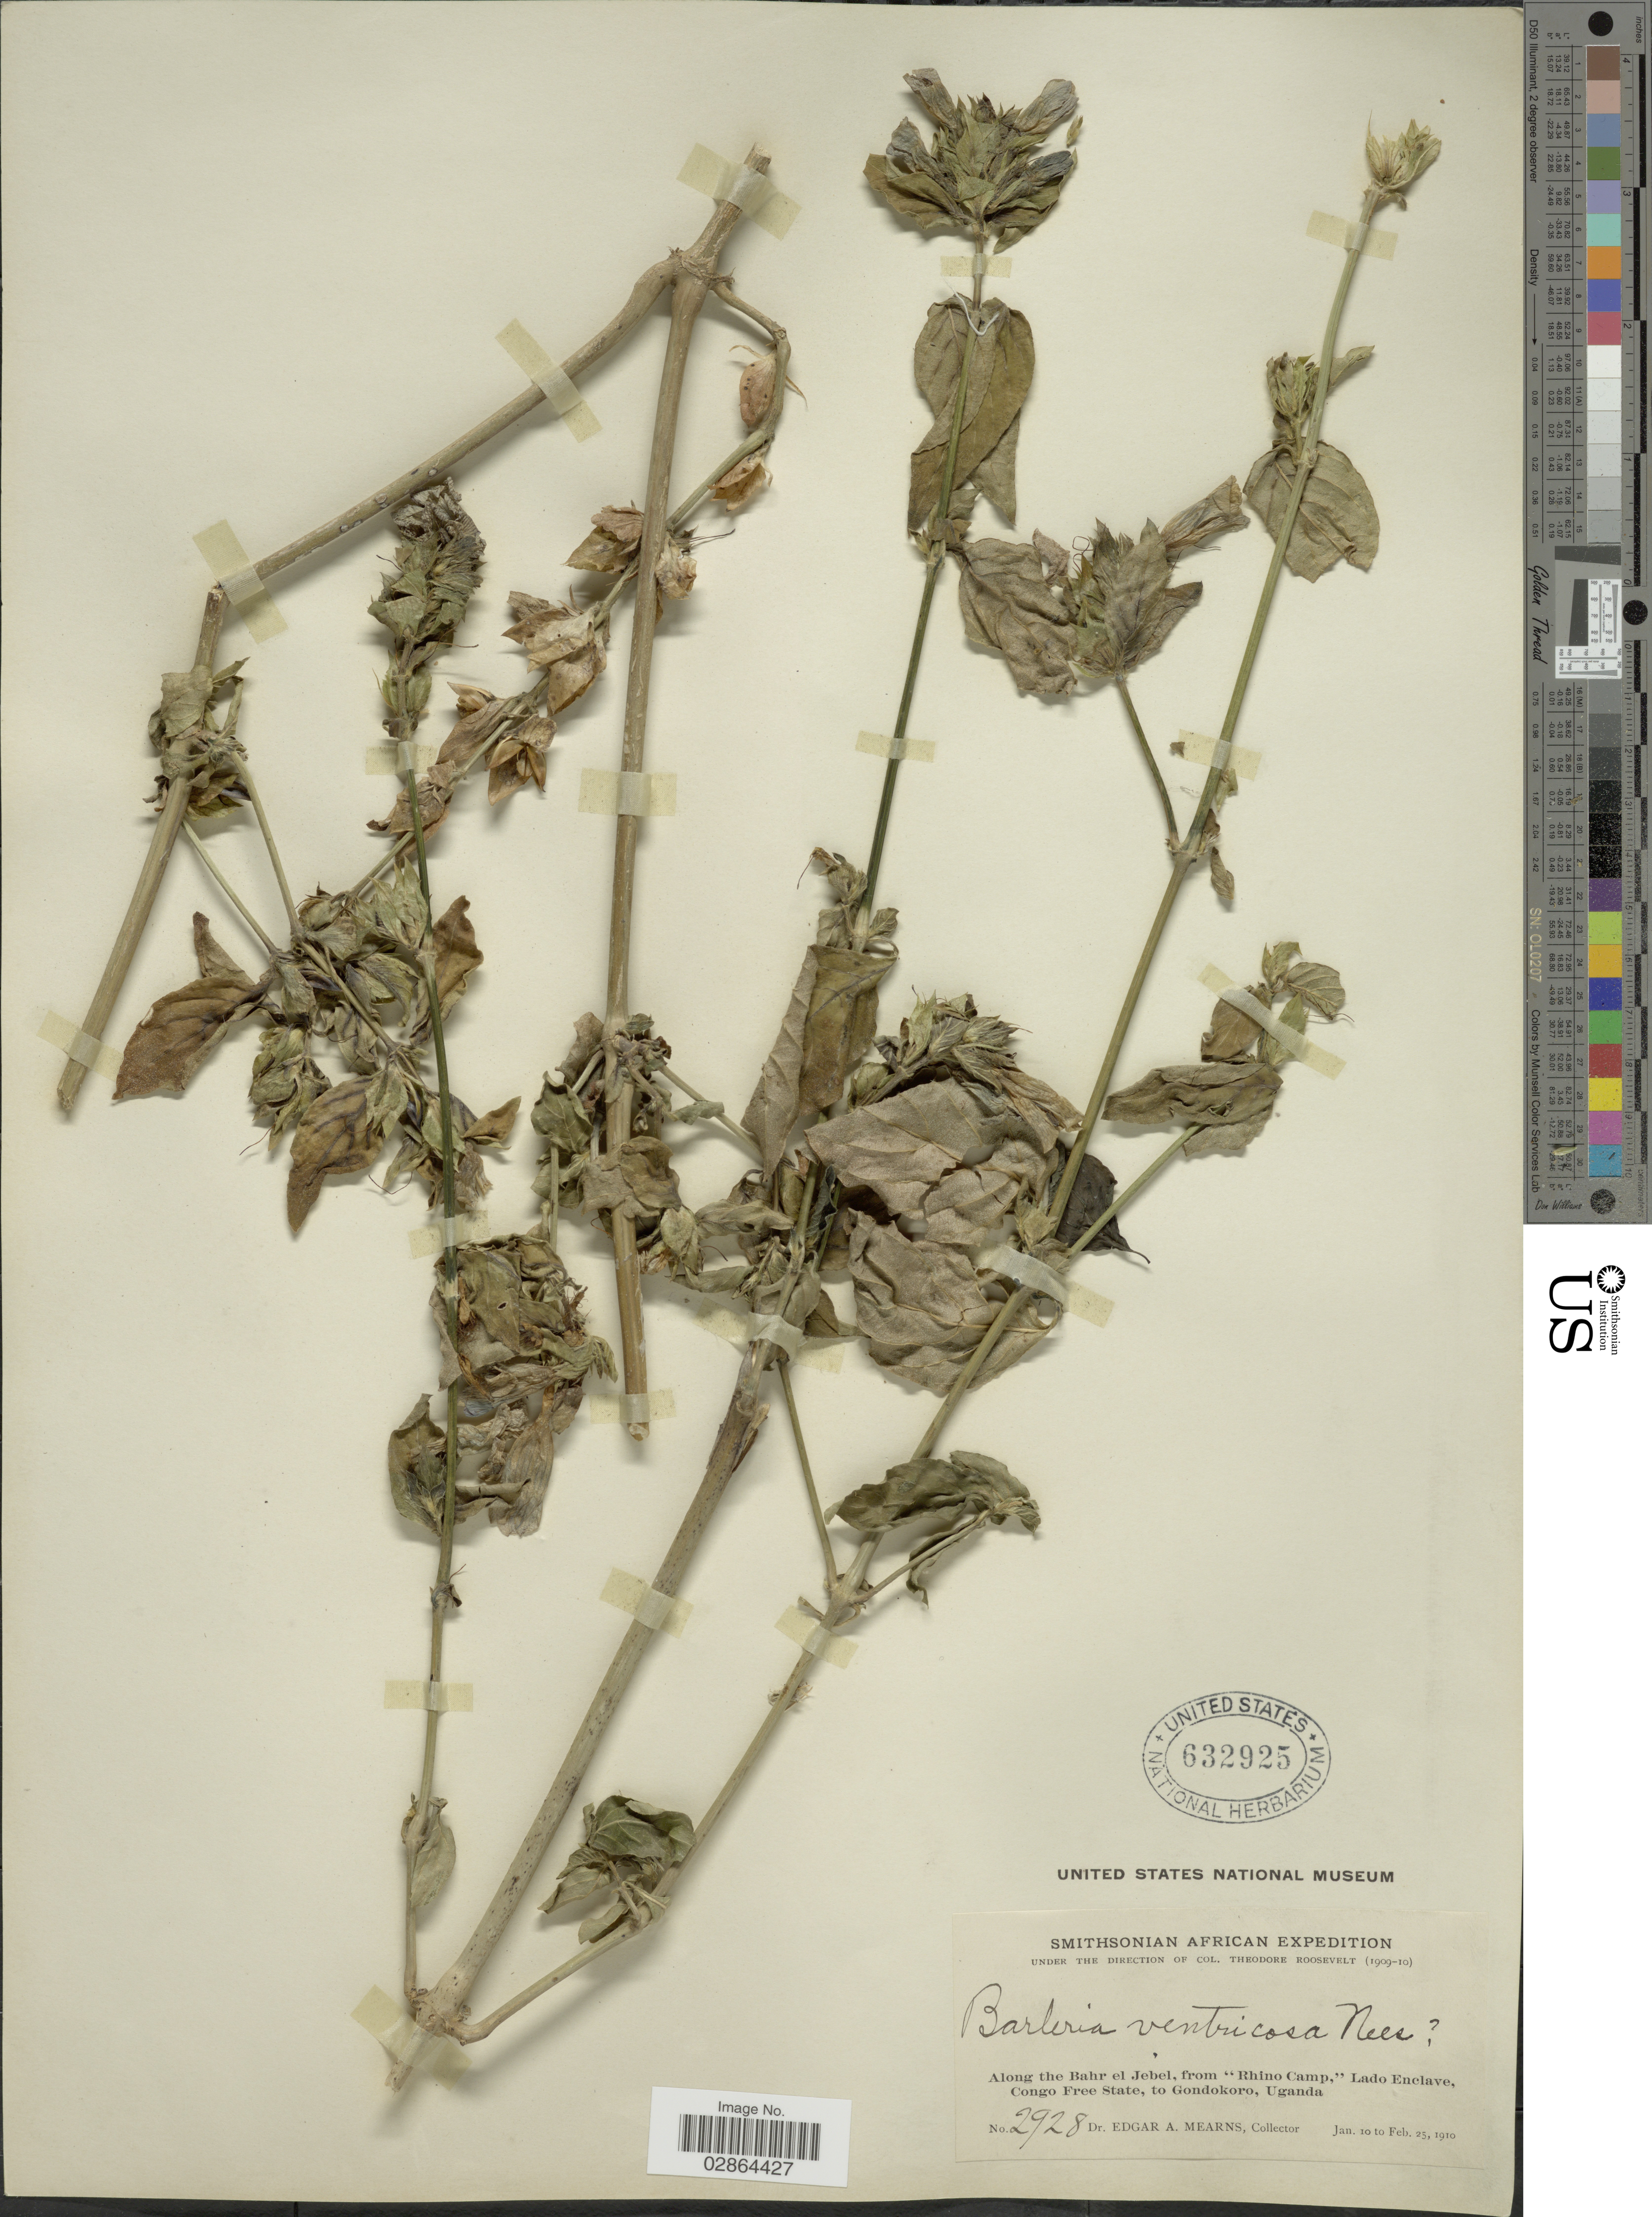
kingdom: Plantae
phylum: Tracheophyta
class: Magnoliopsida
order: Lamiales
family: Acanthaceae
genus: Barleria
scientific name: Barleria ventricosa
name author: Hochst. ex Nees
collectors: E. A. Mearns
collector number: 2928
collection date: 1910-01-10/1910-02-25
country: South Sudan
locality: Along the Bahr el Jebel, from "Rhino Camp", Lado Enclave, Congo Free State, to Gondokoro.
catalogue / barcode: US 632925